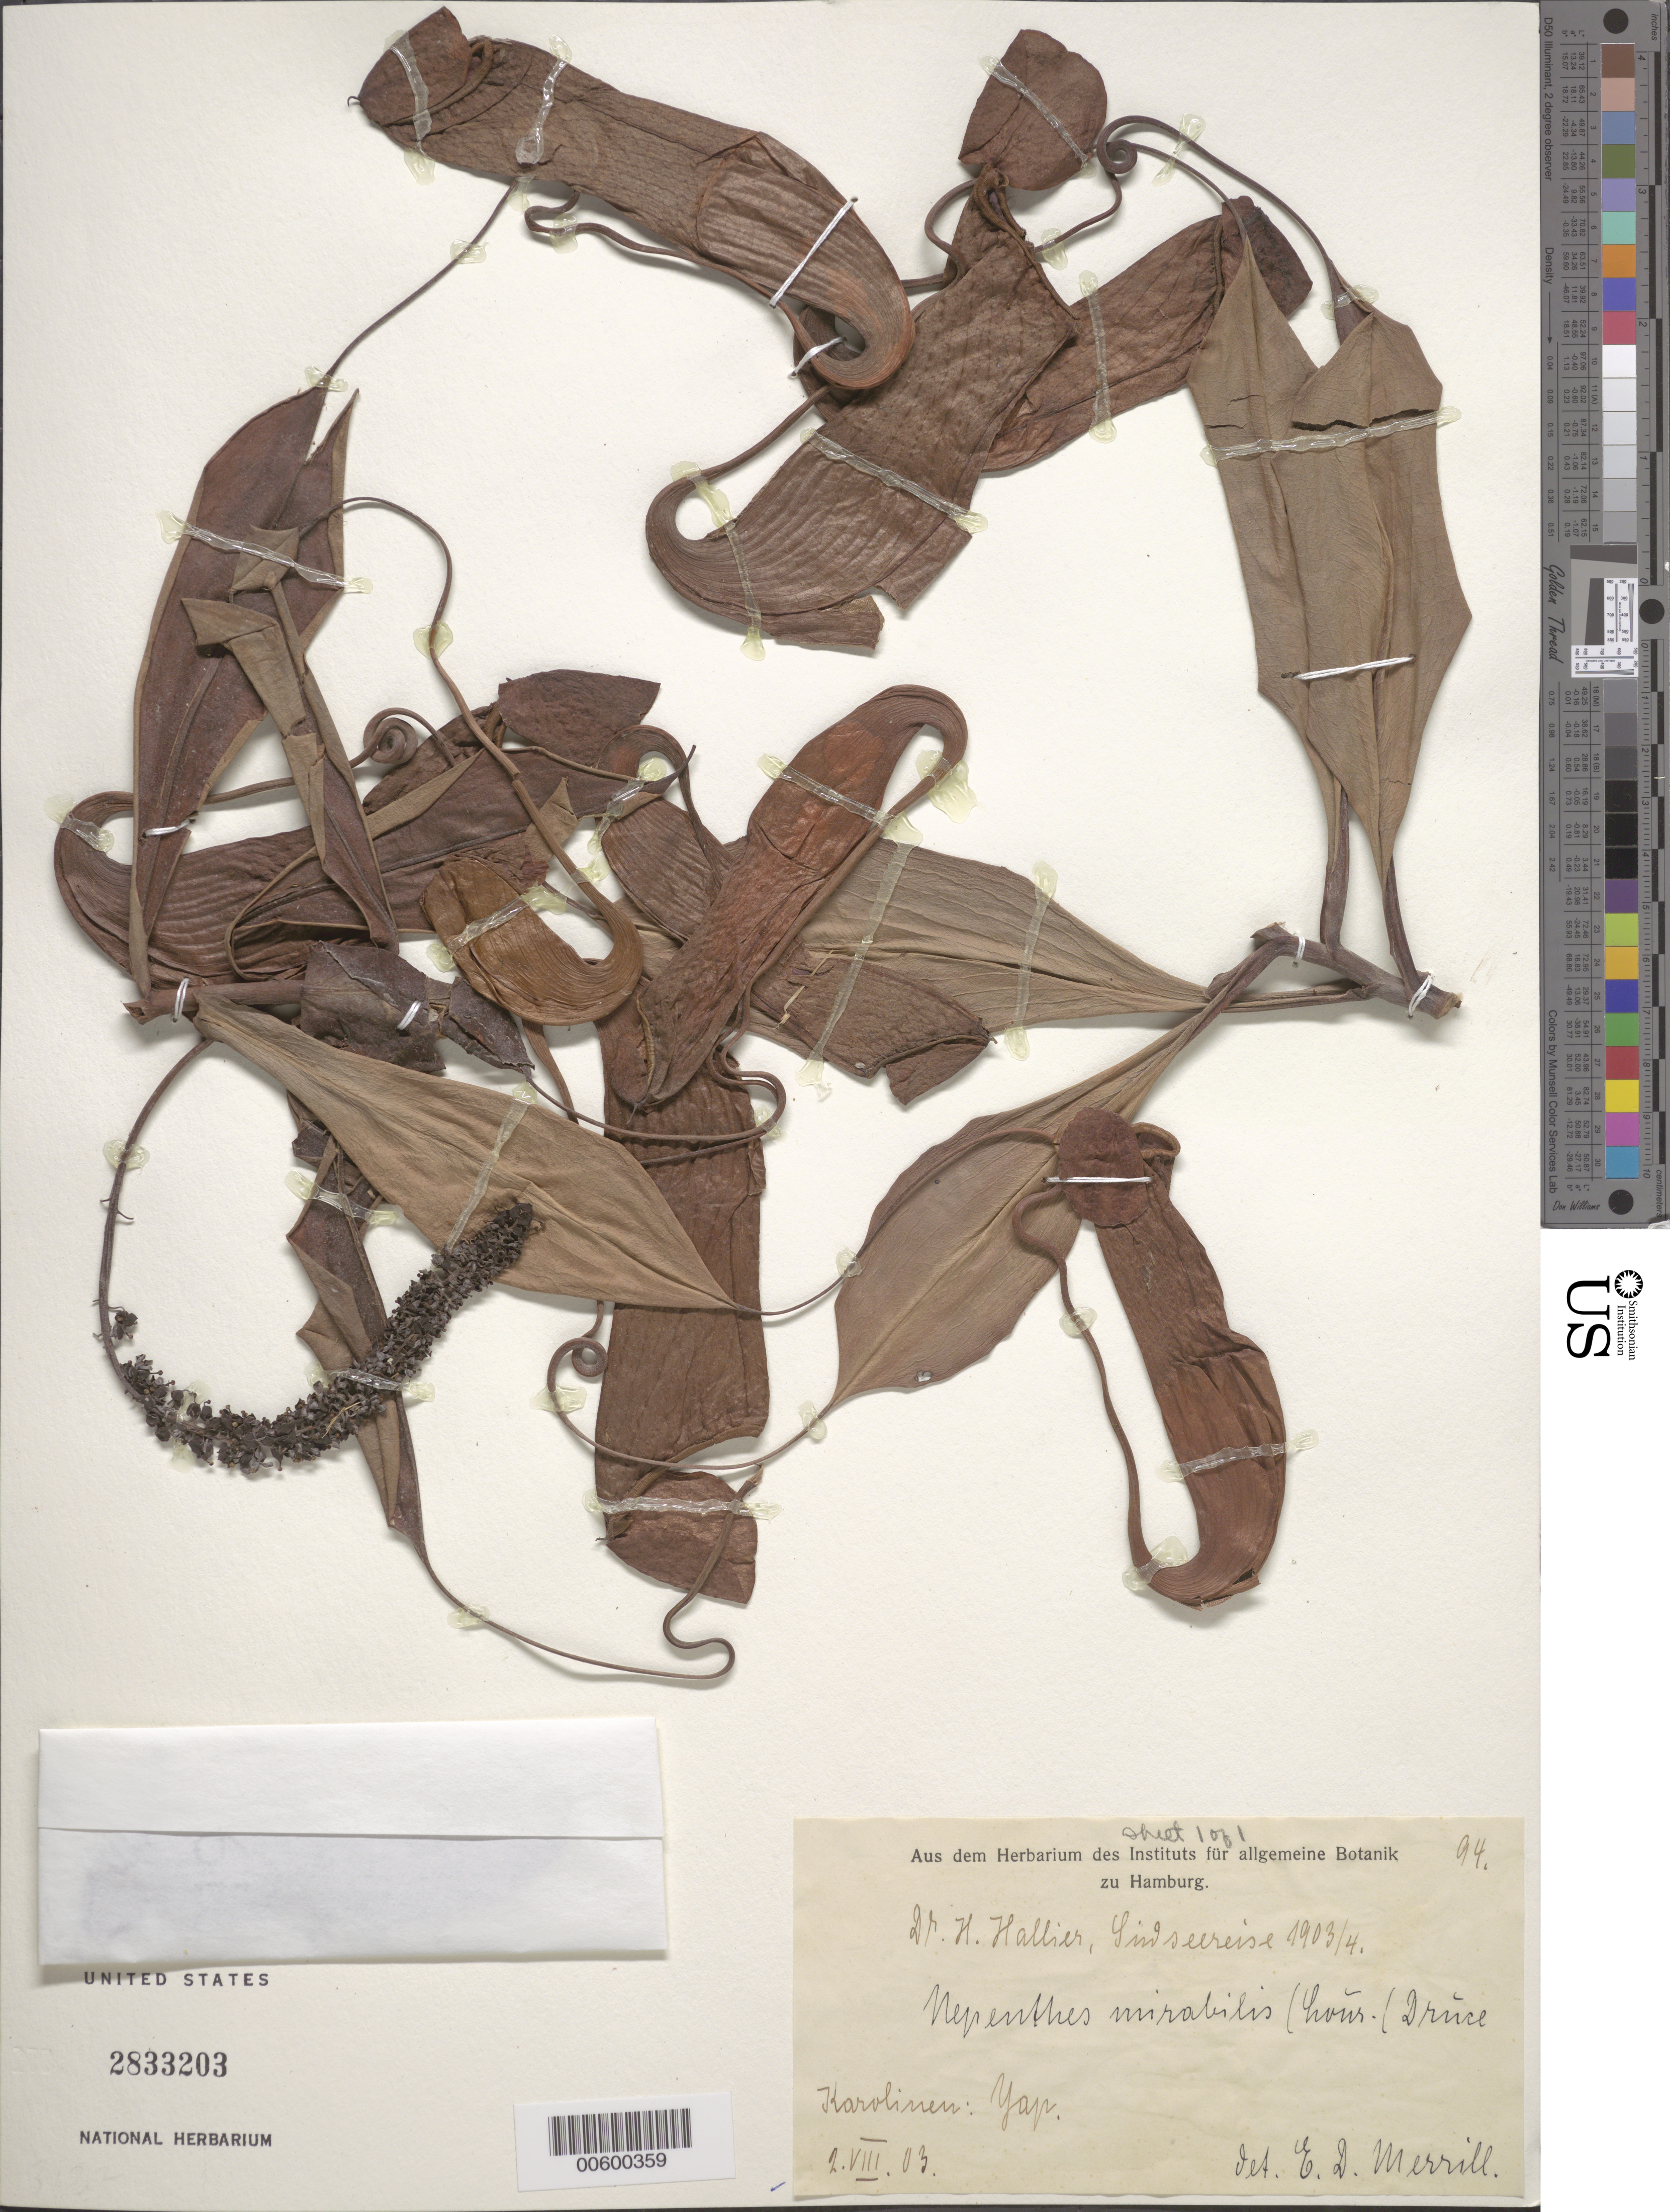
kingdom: Plantae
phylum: Tracheophyta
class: Magnoliopsida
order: Caryophyllales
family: Nepenthaceae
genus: Nepenthes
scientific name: Nepenthes mirabilis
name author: (Lour.) Druce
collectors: E. D. Merrill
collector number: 94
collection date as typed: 02 Aug 1903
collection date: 1903-08-02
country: Micronesia, Federated States of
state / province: Yap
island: Yap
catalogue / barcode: US 2833203